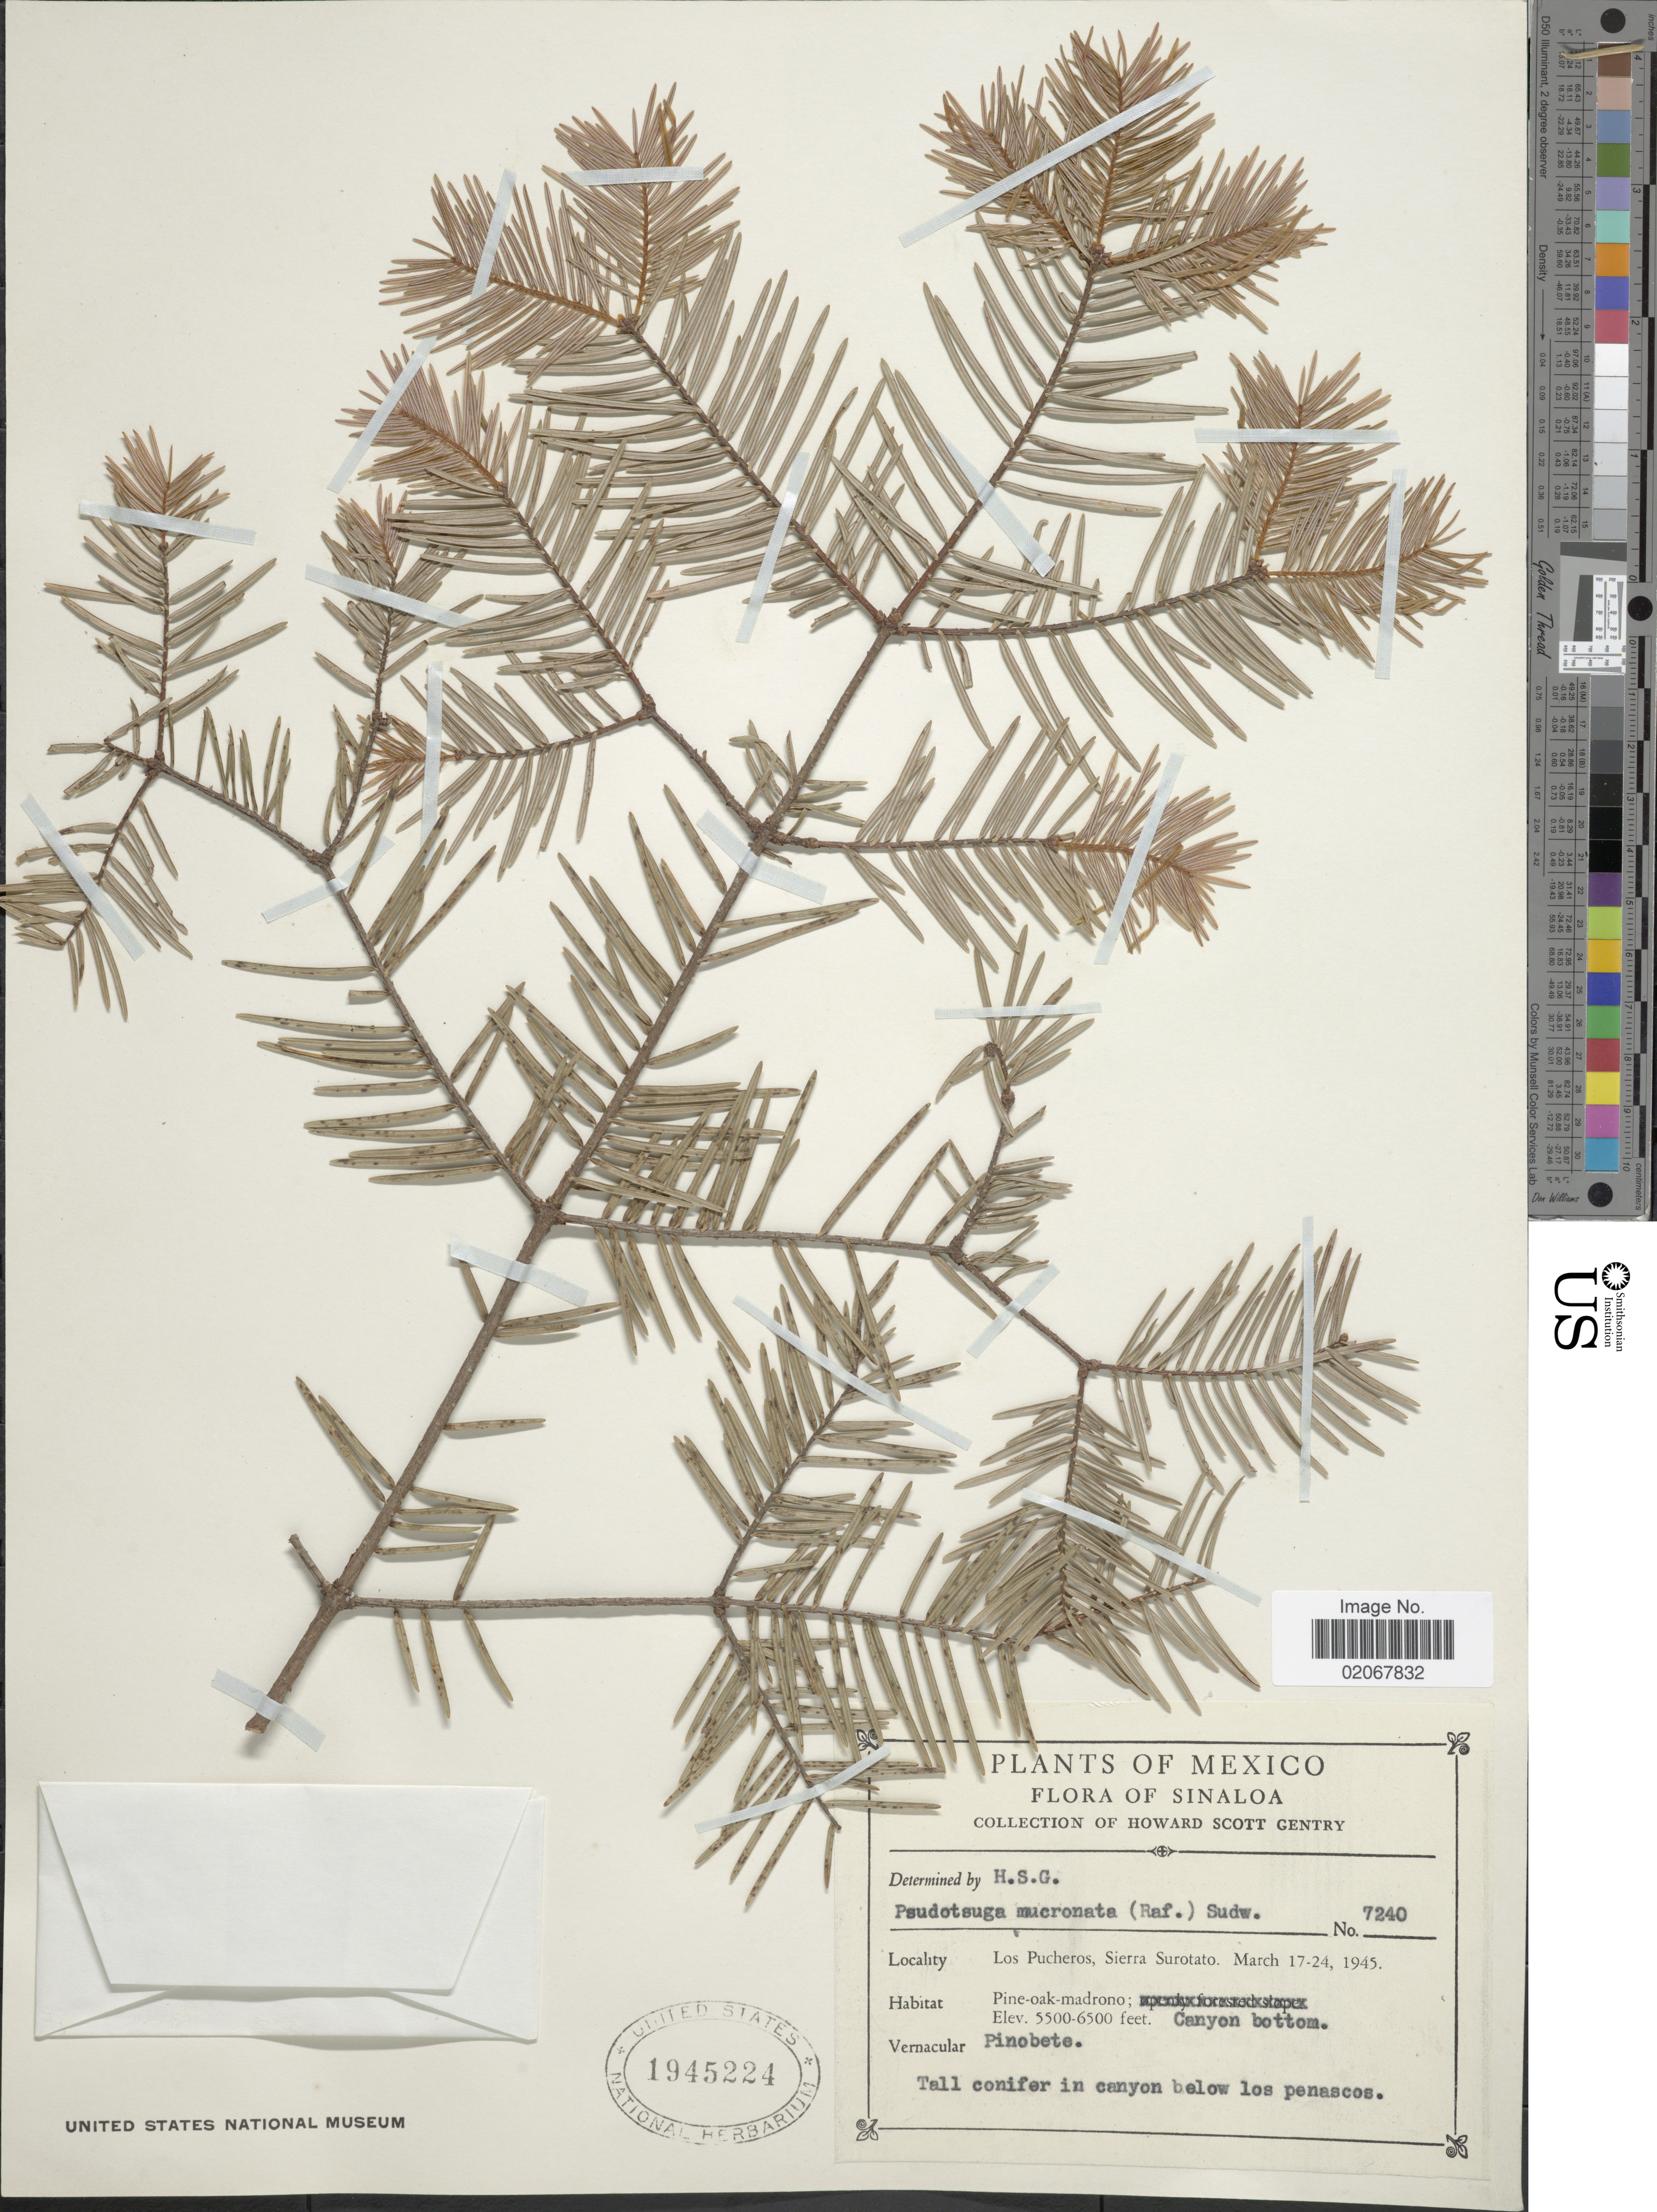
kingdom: Plantae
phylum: Tracheophyta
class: Pinopsida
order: Pinales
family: Pinaceae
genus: Pseudotsuga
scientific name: Pseudotsuga menziesii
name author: (Mirb.) Franco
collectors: H. S. Gentry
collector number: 7240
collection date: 1945-03-17/1945-03-24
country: Mexico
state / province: Sinaloa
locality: Los Pucheros, Sierra Surotato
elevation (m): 1676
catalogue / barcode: US 1945224